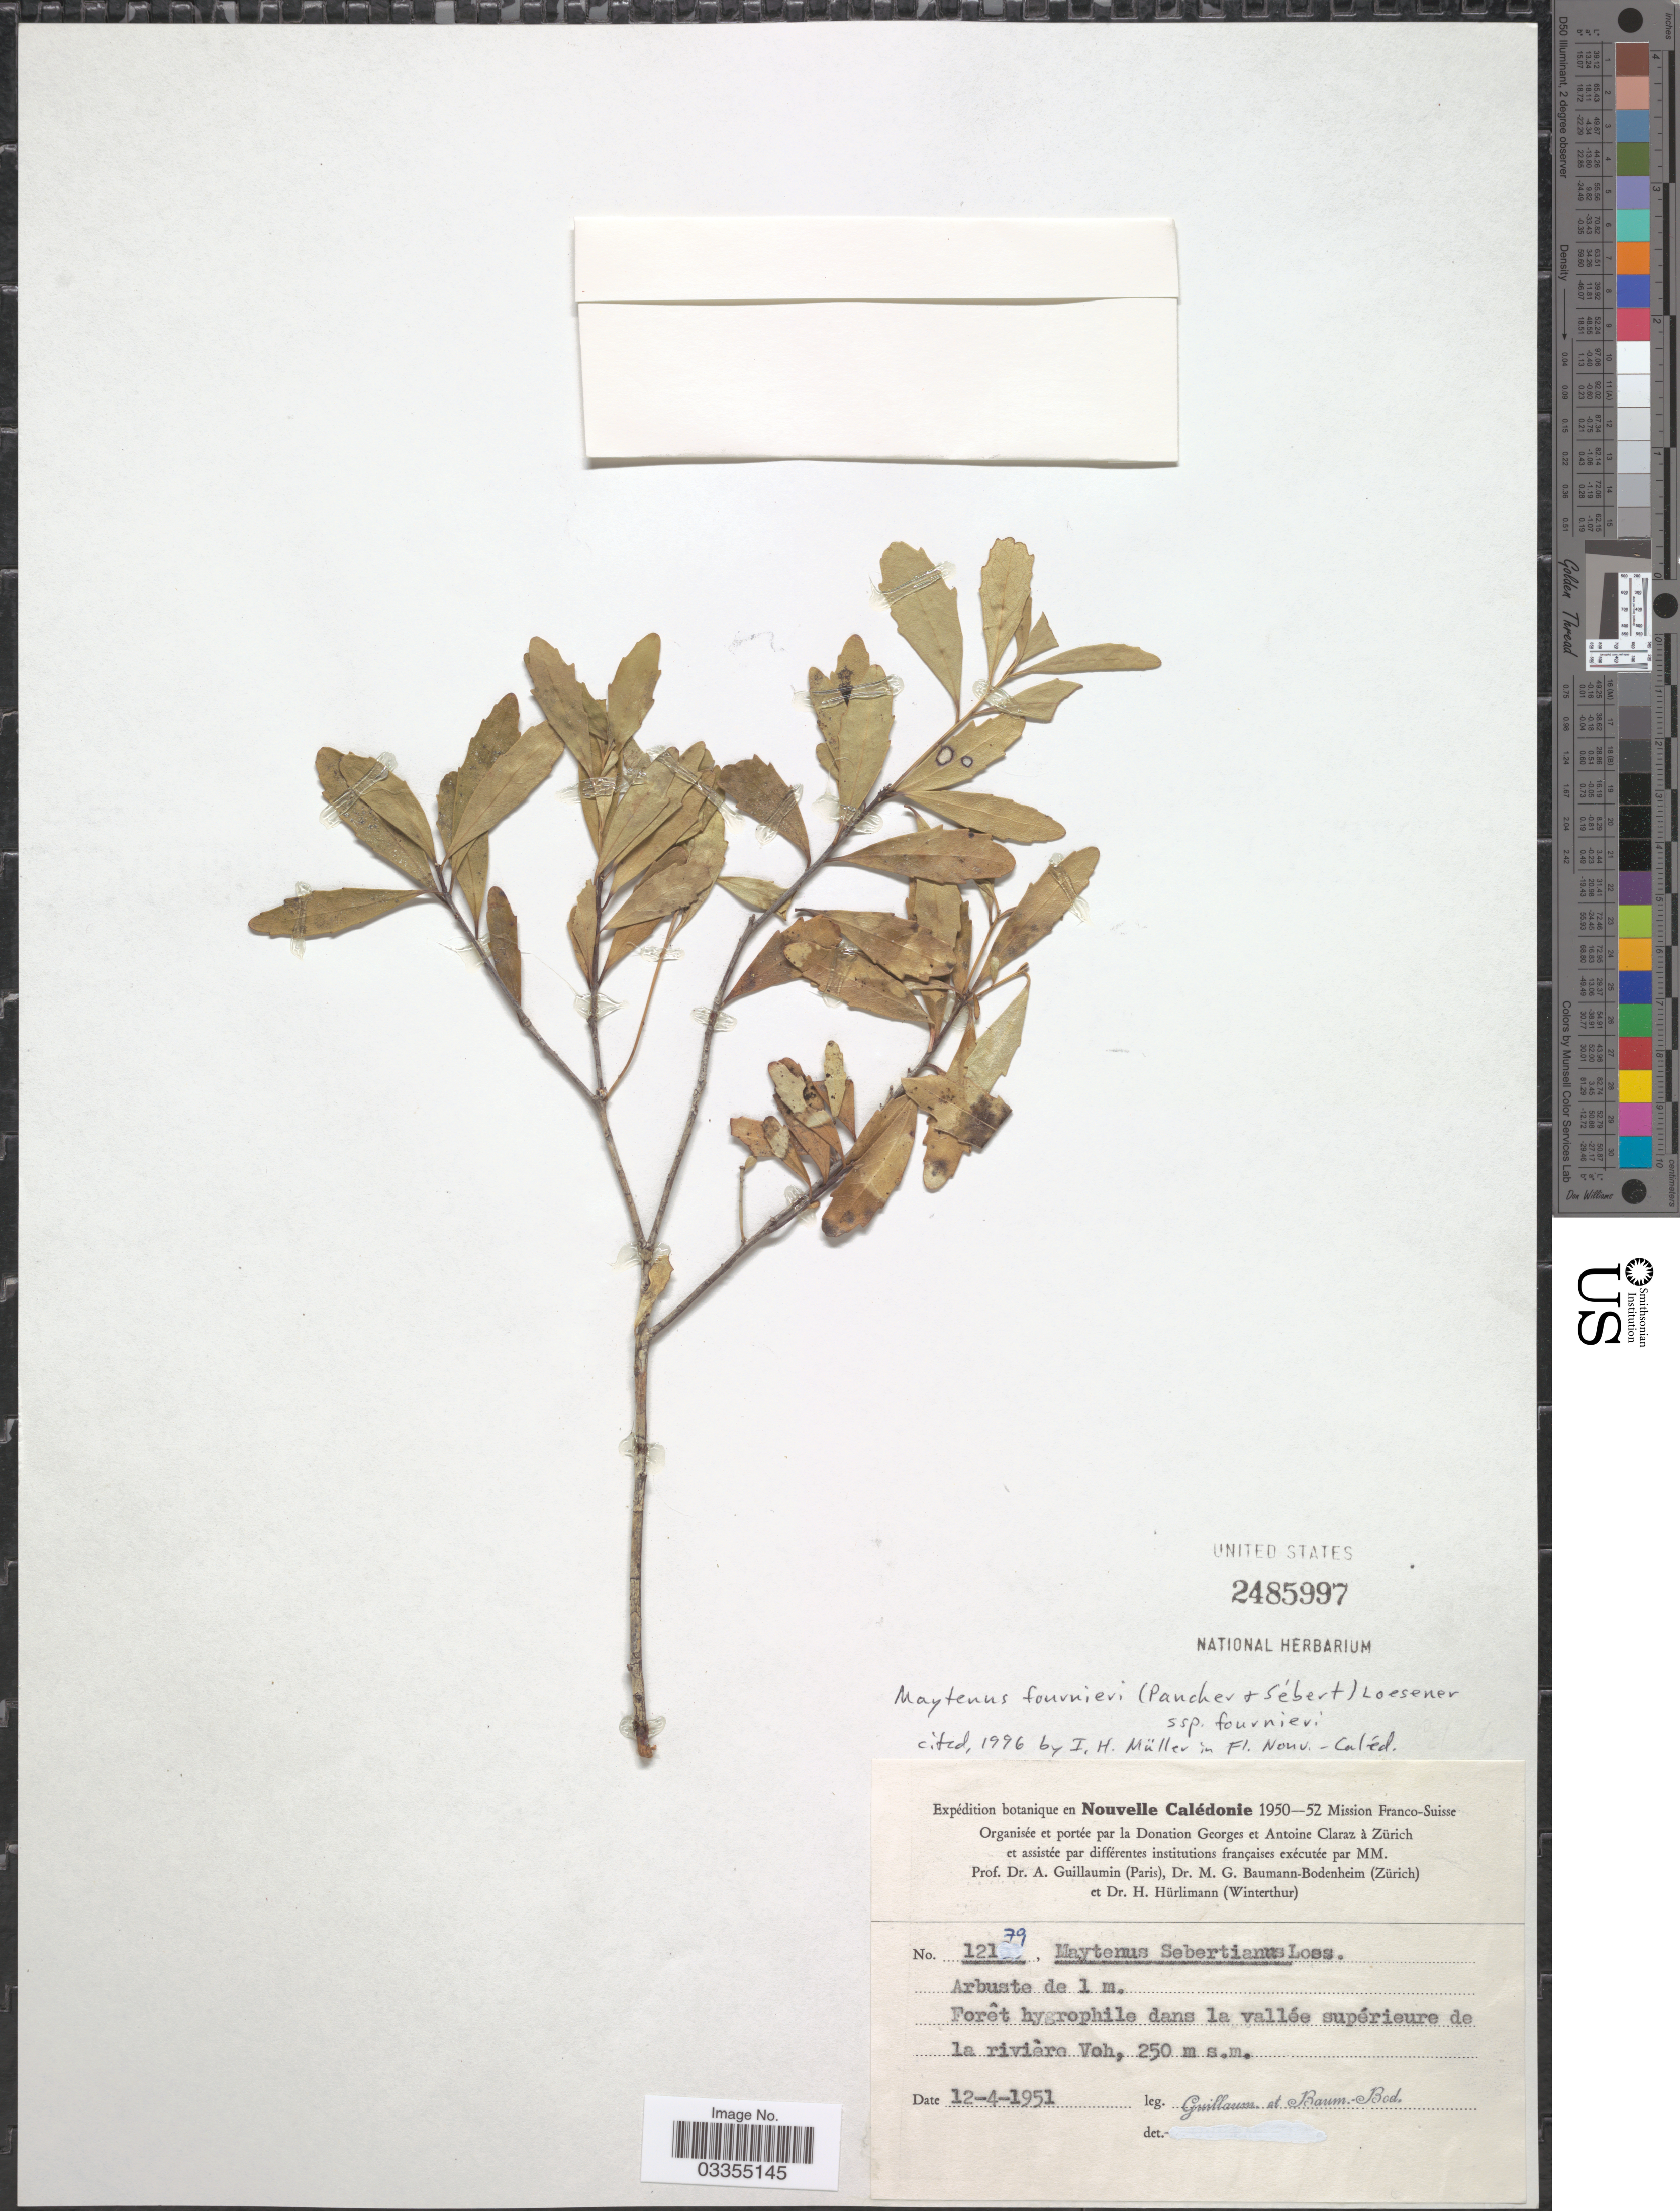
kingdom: Plantae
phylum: Tracheophyta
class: Magnoliopsida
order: Celastrales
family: Celastraceae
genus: Denhamia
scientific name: Denhamia fournieri subsp. drakeana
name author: (Loes.) Simmons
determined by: Wagner, W. L., (BOT), Smithsonian Institution - National Museum of Natural History (UNITED STATES)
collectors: A. Guillaumin & M. G. Baumann-Bodenheim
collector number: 12179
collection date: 1951-04-12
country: New Caledonia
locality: Nouvelle Calédonie. Forêt hygrophile dans la vallée supérieure de la rivière Voh.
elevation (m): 250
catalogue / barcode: US 2485997